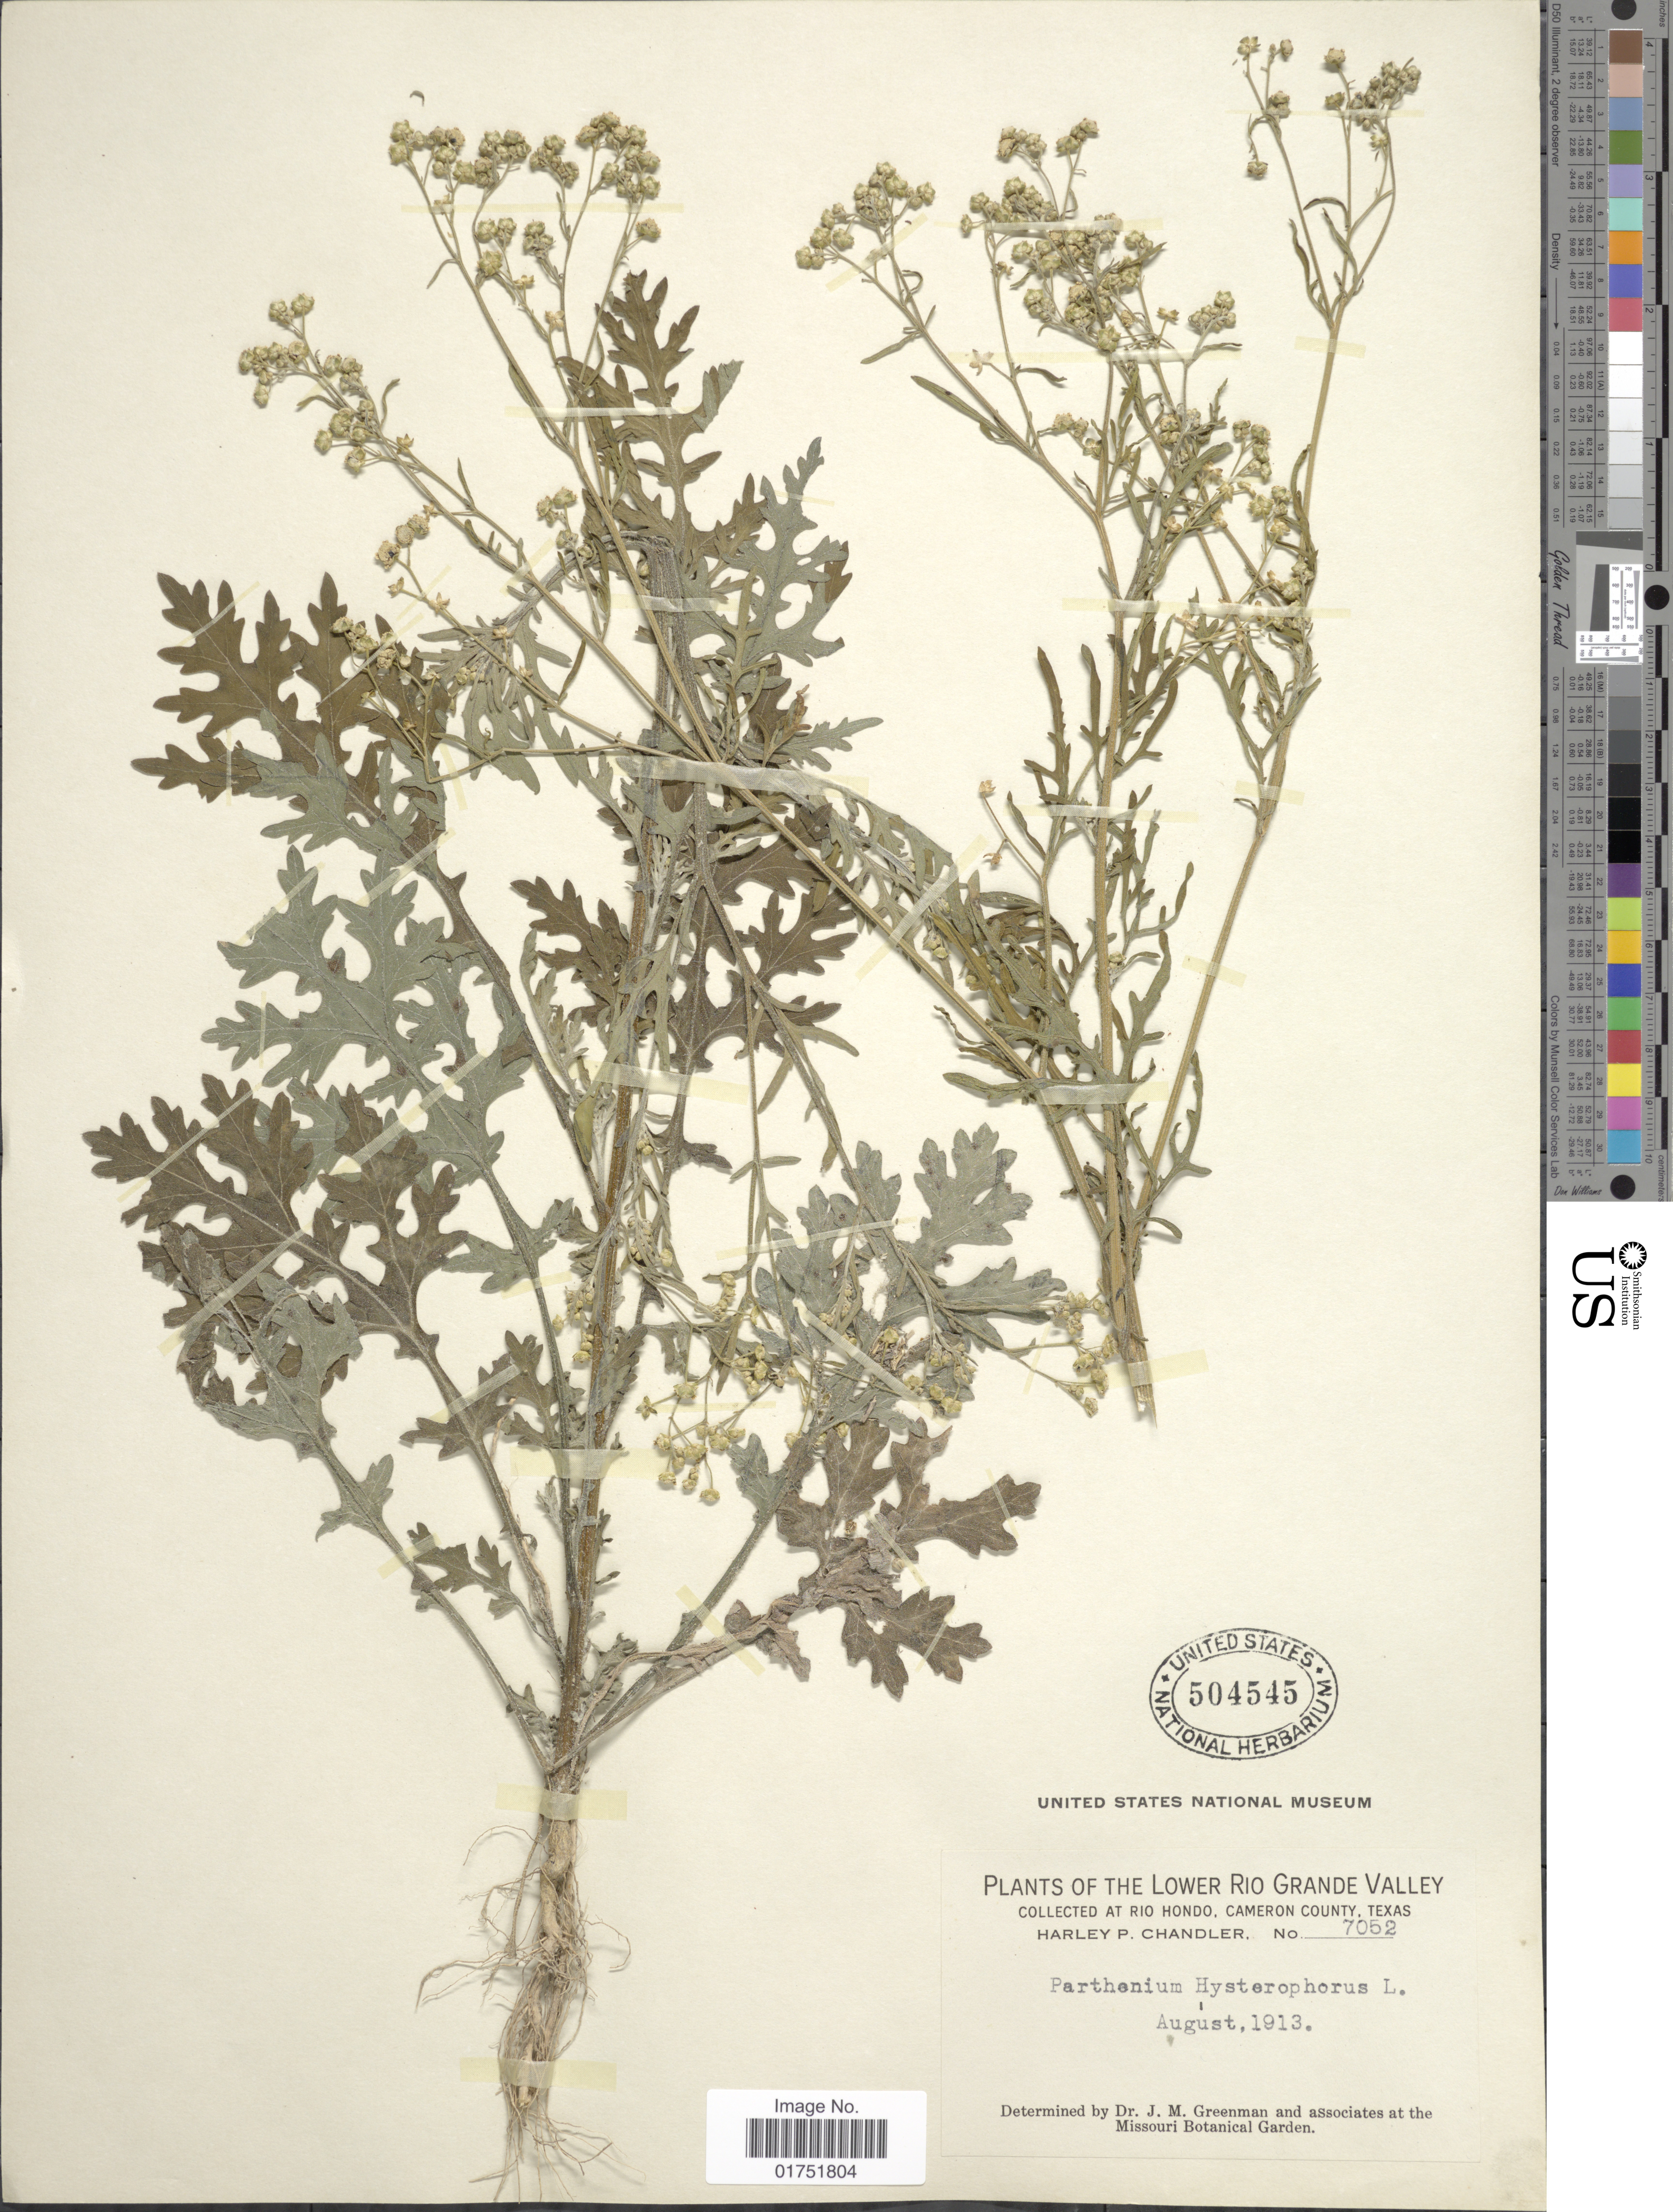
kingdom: Plantae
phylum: Tracheophyta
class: Magnoliopsida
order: Asterales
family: Asteraceae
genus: Parthenium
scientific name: Parthenium hysterophorus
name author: L.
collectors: H. Chandler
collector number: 7052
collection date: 1913-08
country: United States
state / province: Texas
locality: Lower Rio Grande Valley, Rio Hondo, Cameron County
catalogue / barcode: US 504545